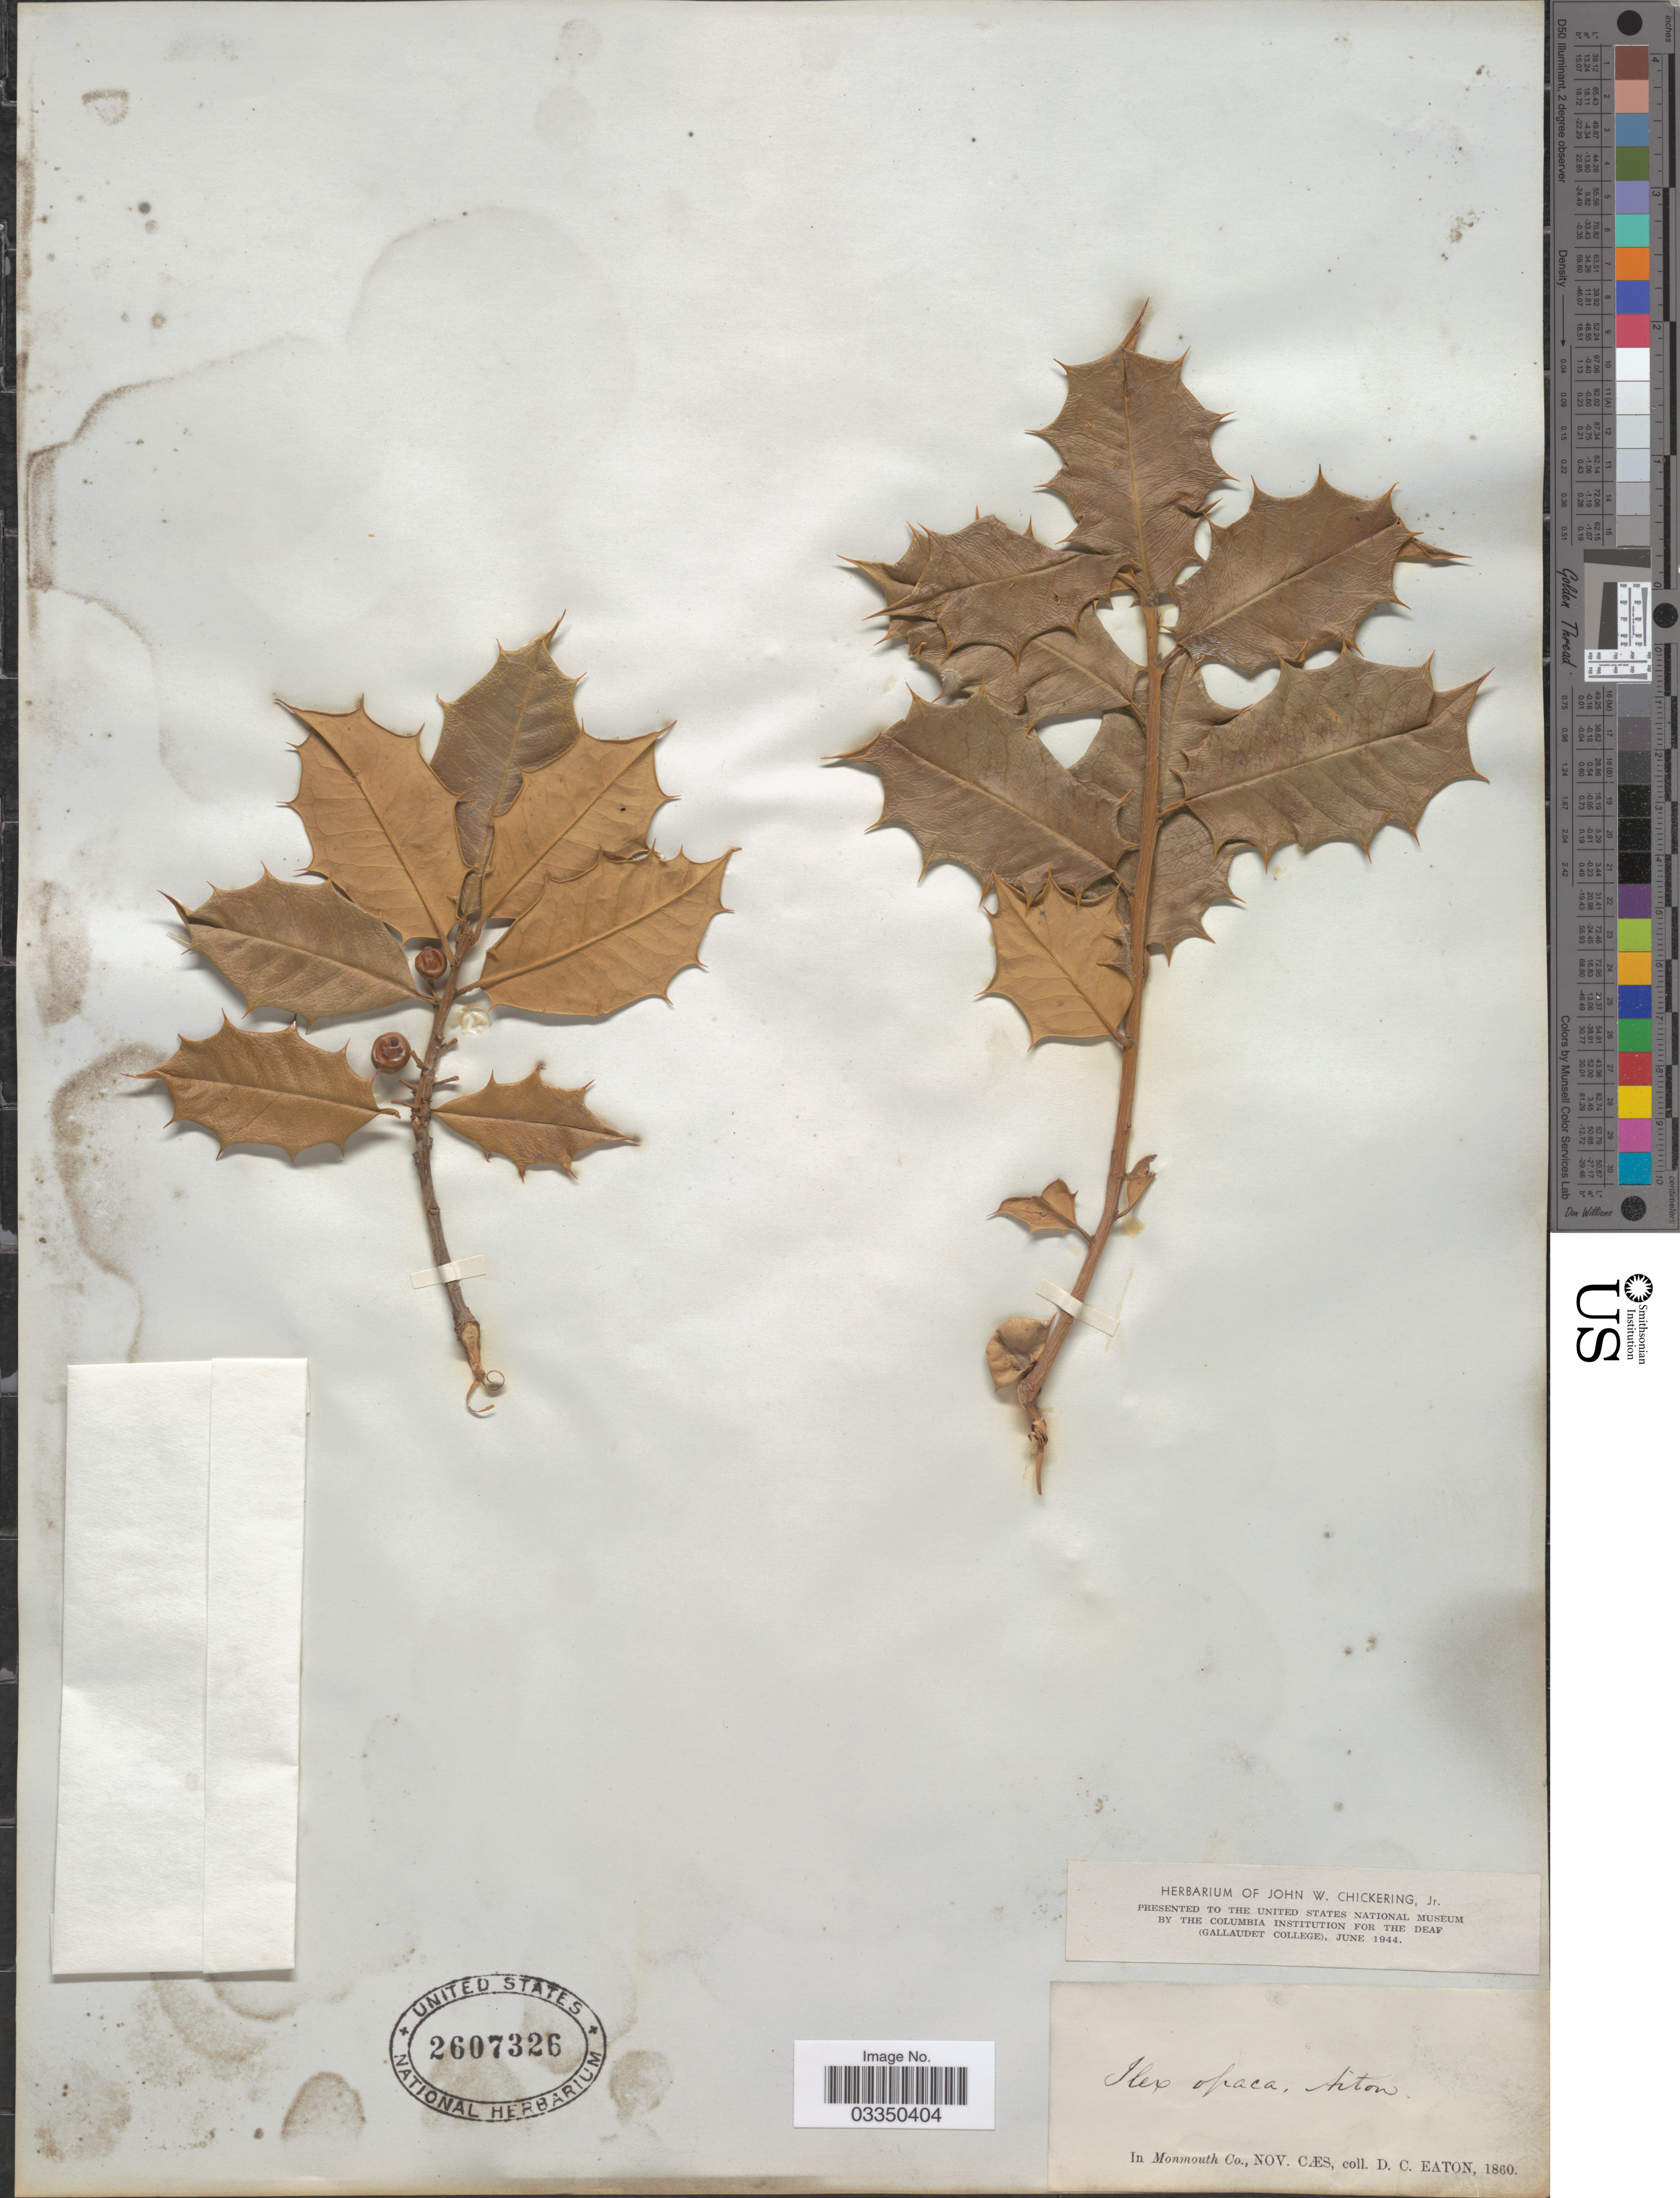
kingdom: Plantae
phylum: Tracheophyta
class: Magnoliopsida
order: Aquifoliales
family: Aquifoliaceae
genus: Ilex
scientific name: Ilex opaca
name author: Aiton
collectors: D. Eaton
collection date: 1860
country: United States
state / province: New Jersey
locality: In Monmouth Co.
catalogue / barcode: US 2607326